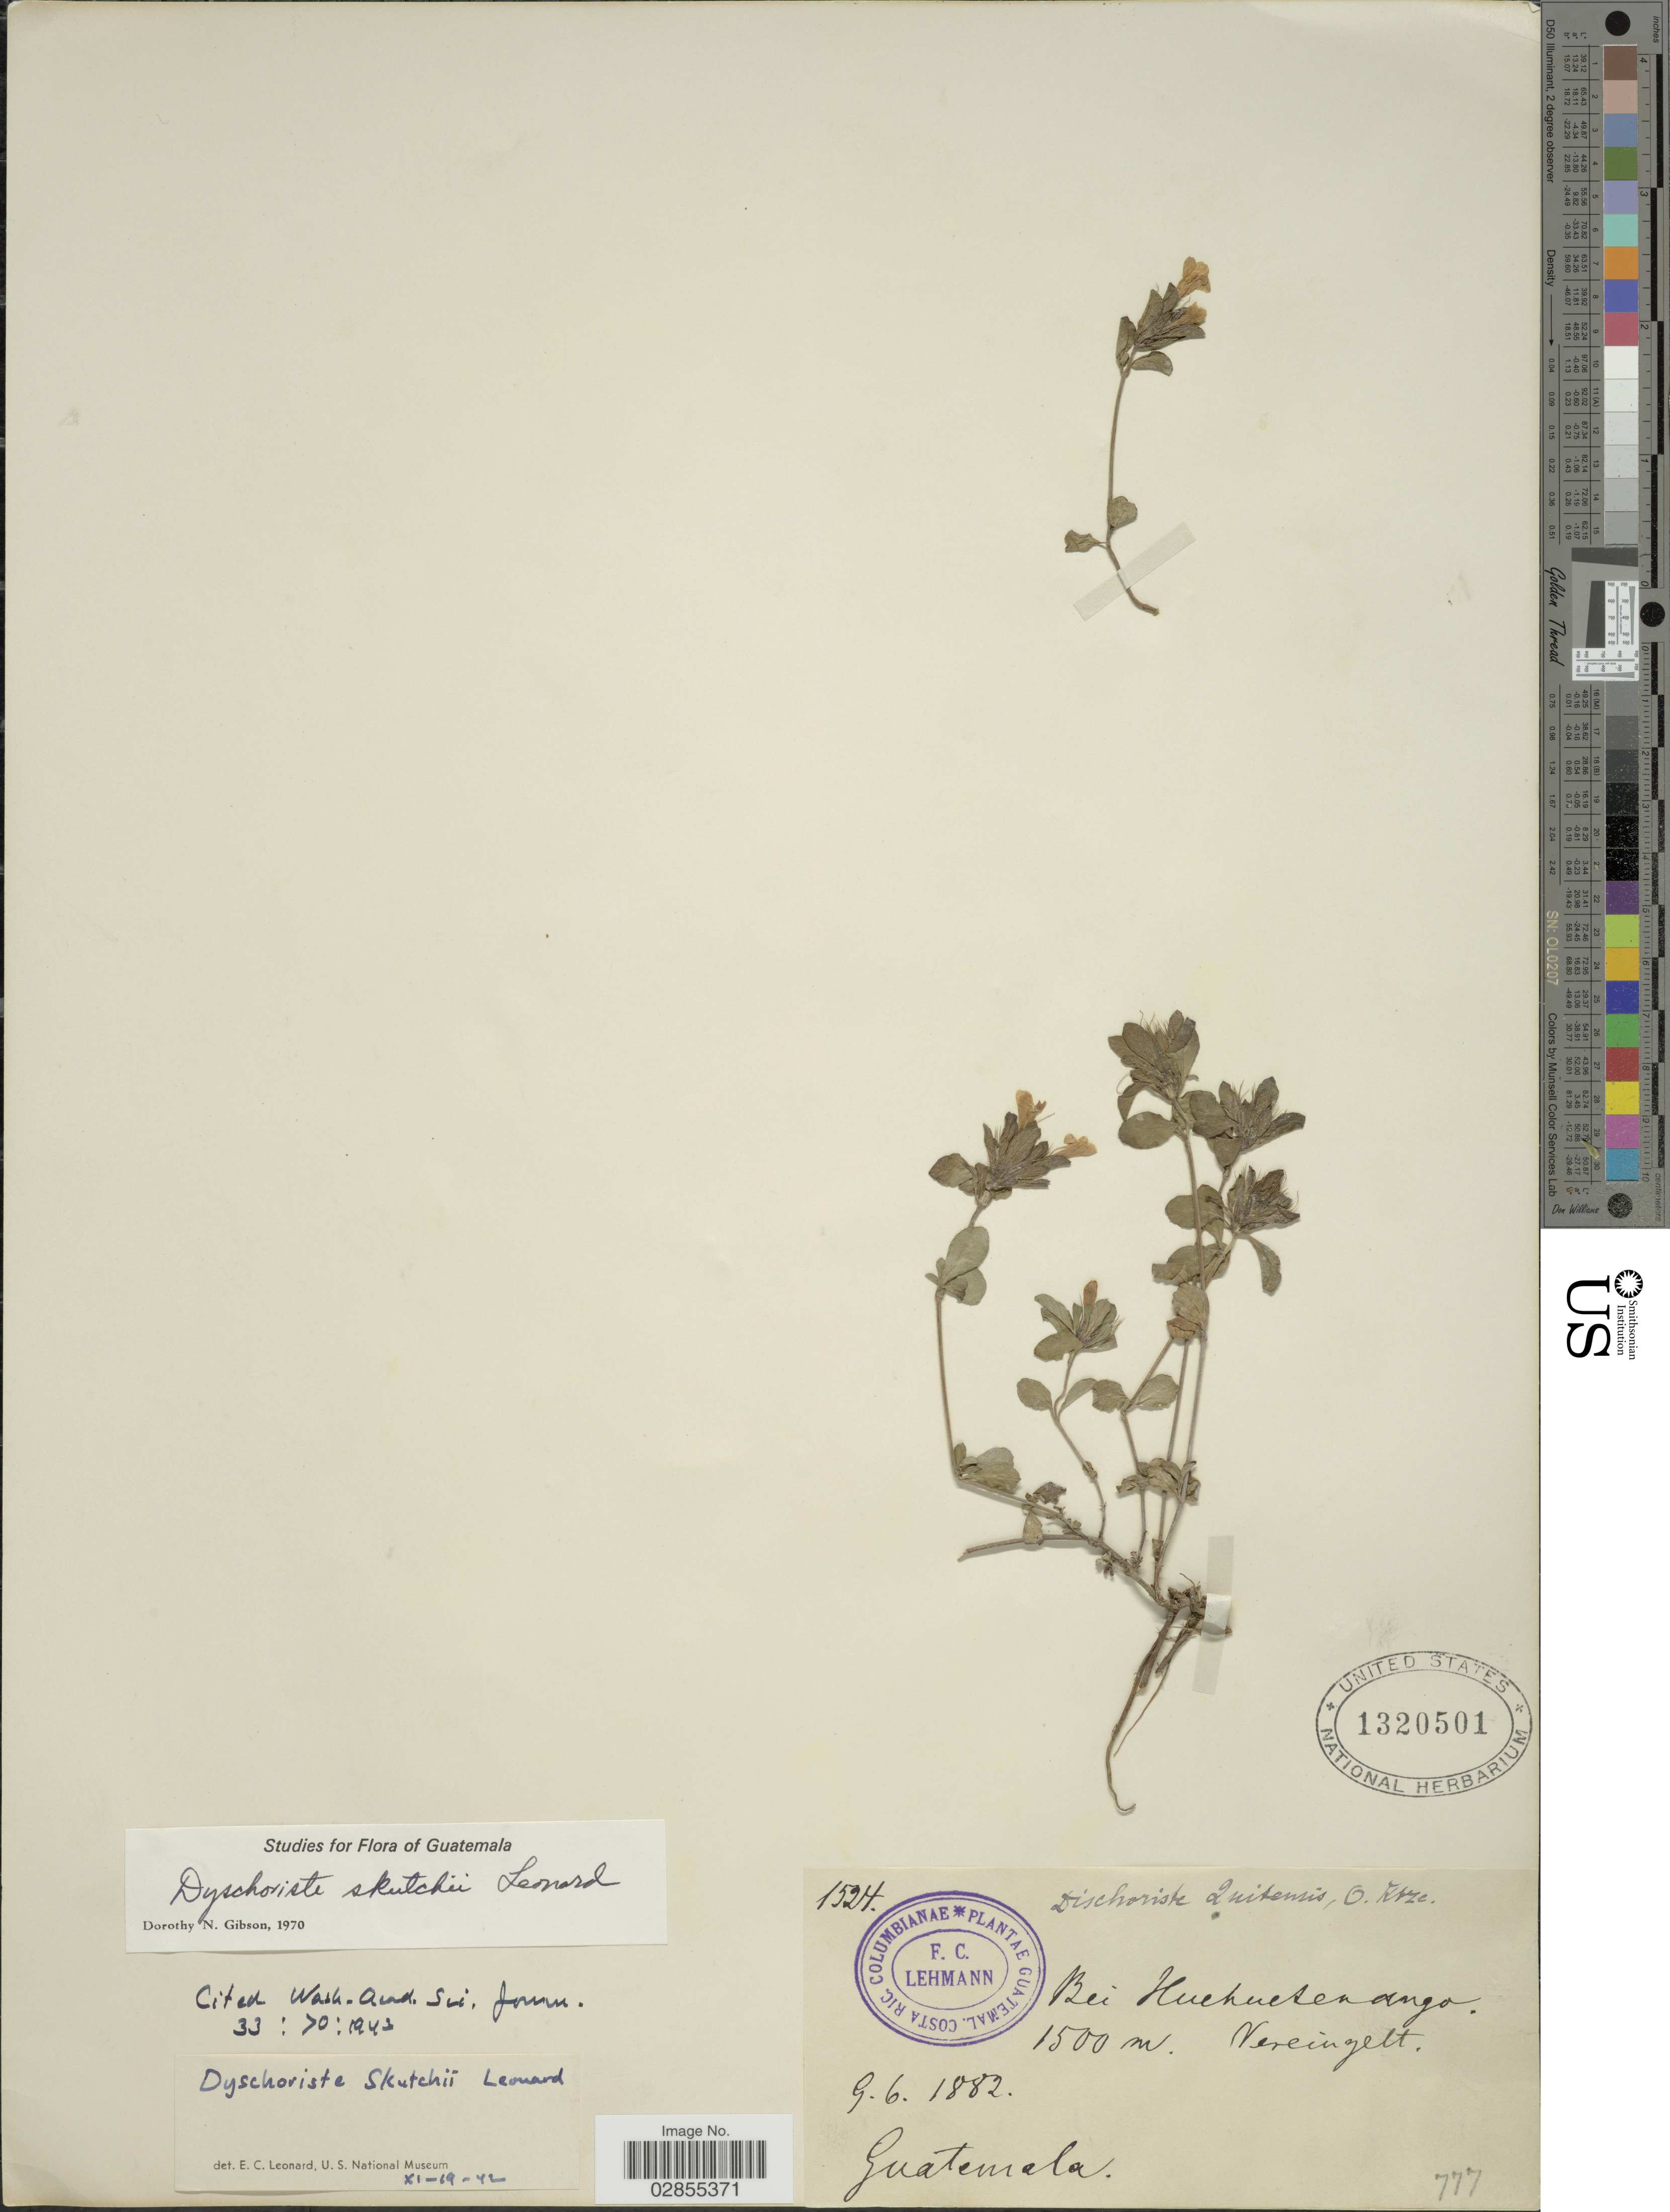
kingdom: Plantae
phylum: Tracheophyta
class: Magnoliopsida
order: Lamiales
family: Acanthaceae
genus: Dyschoriste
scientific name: Dyschoriste capitata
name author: (Oerst.) Kuntze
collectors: F. C. Lehmann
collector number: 1524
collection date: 1882-06-09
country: Guatemala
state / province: Huehuetenango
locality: Bei Huehuetenango, Vereingelt.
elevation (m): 1500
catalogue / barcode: US 1320501